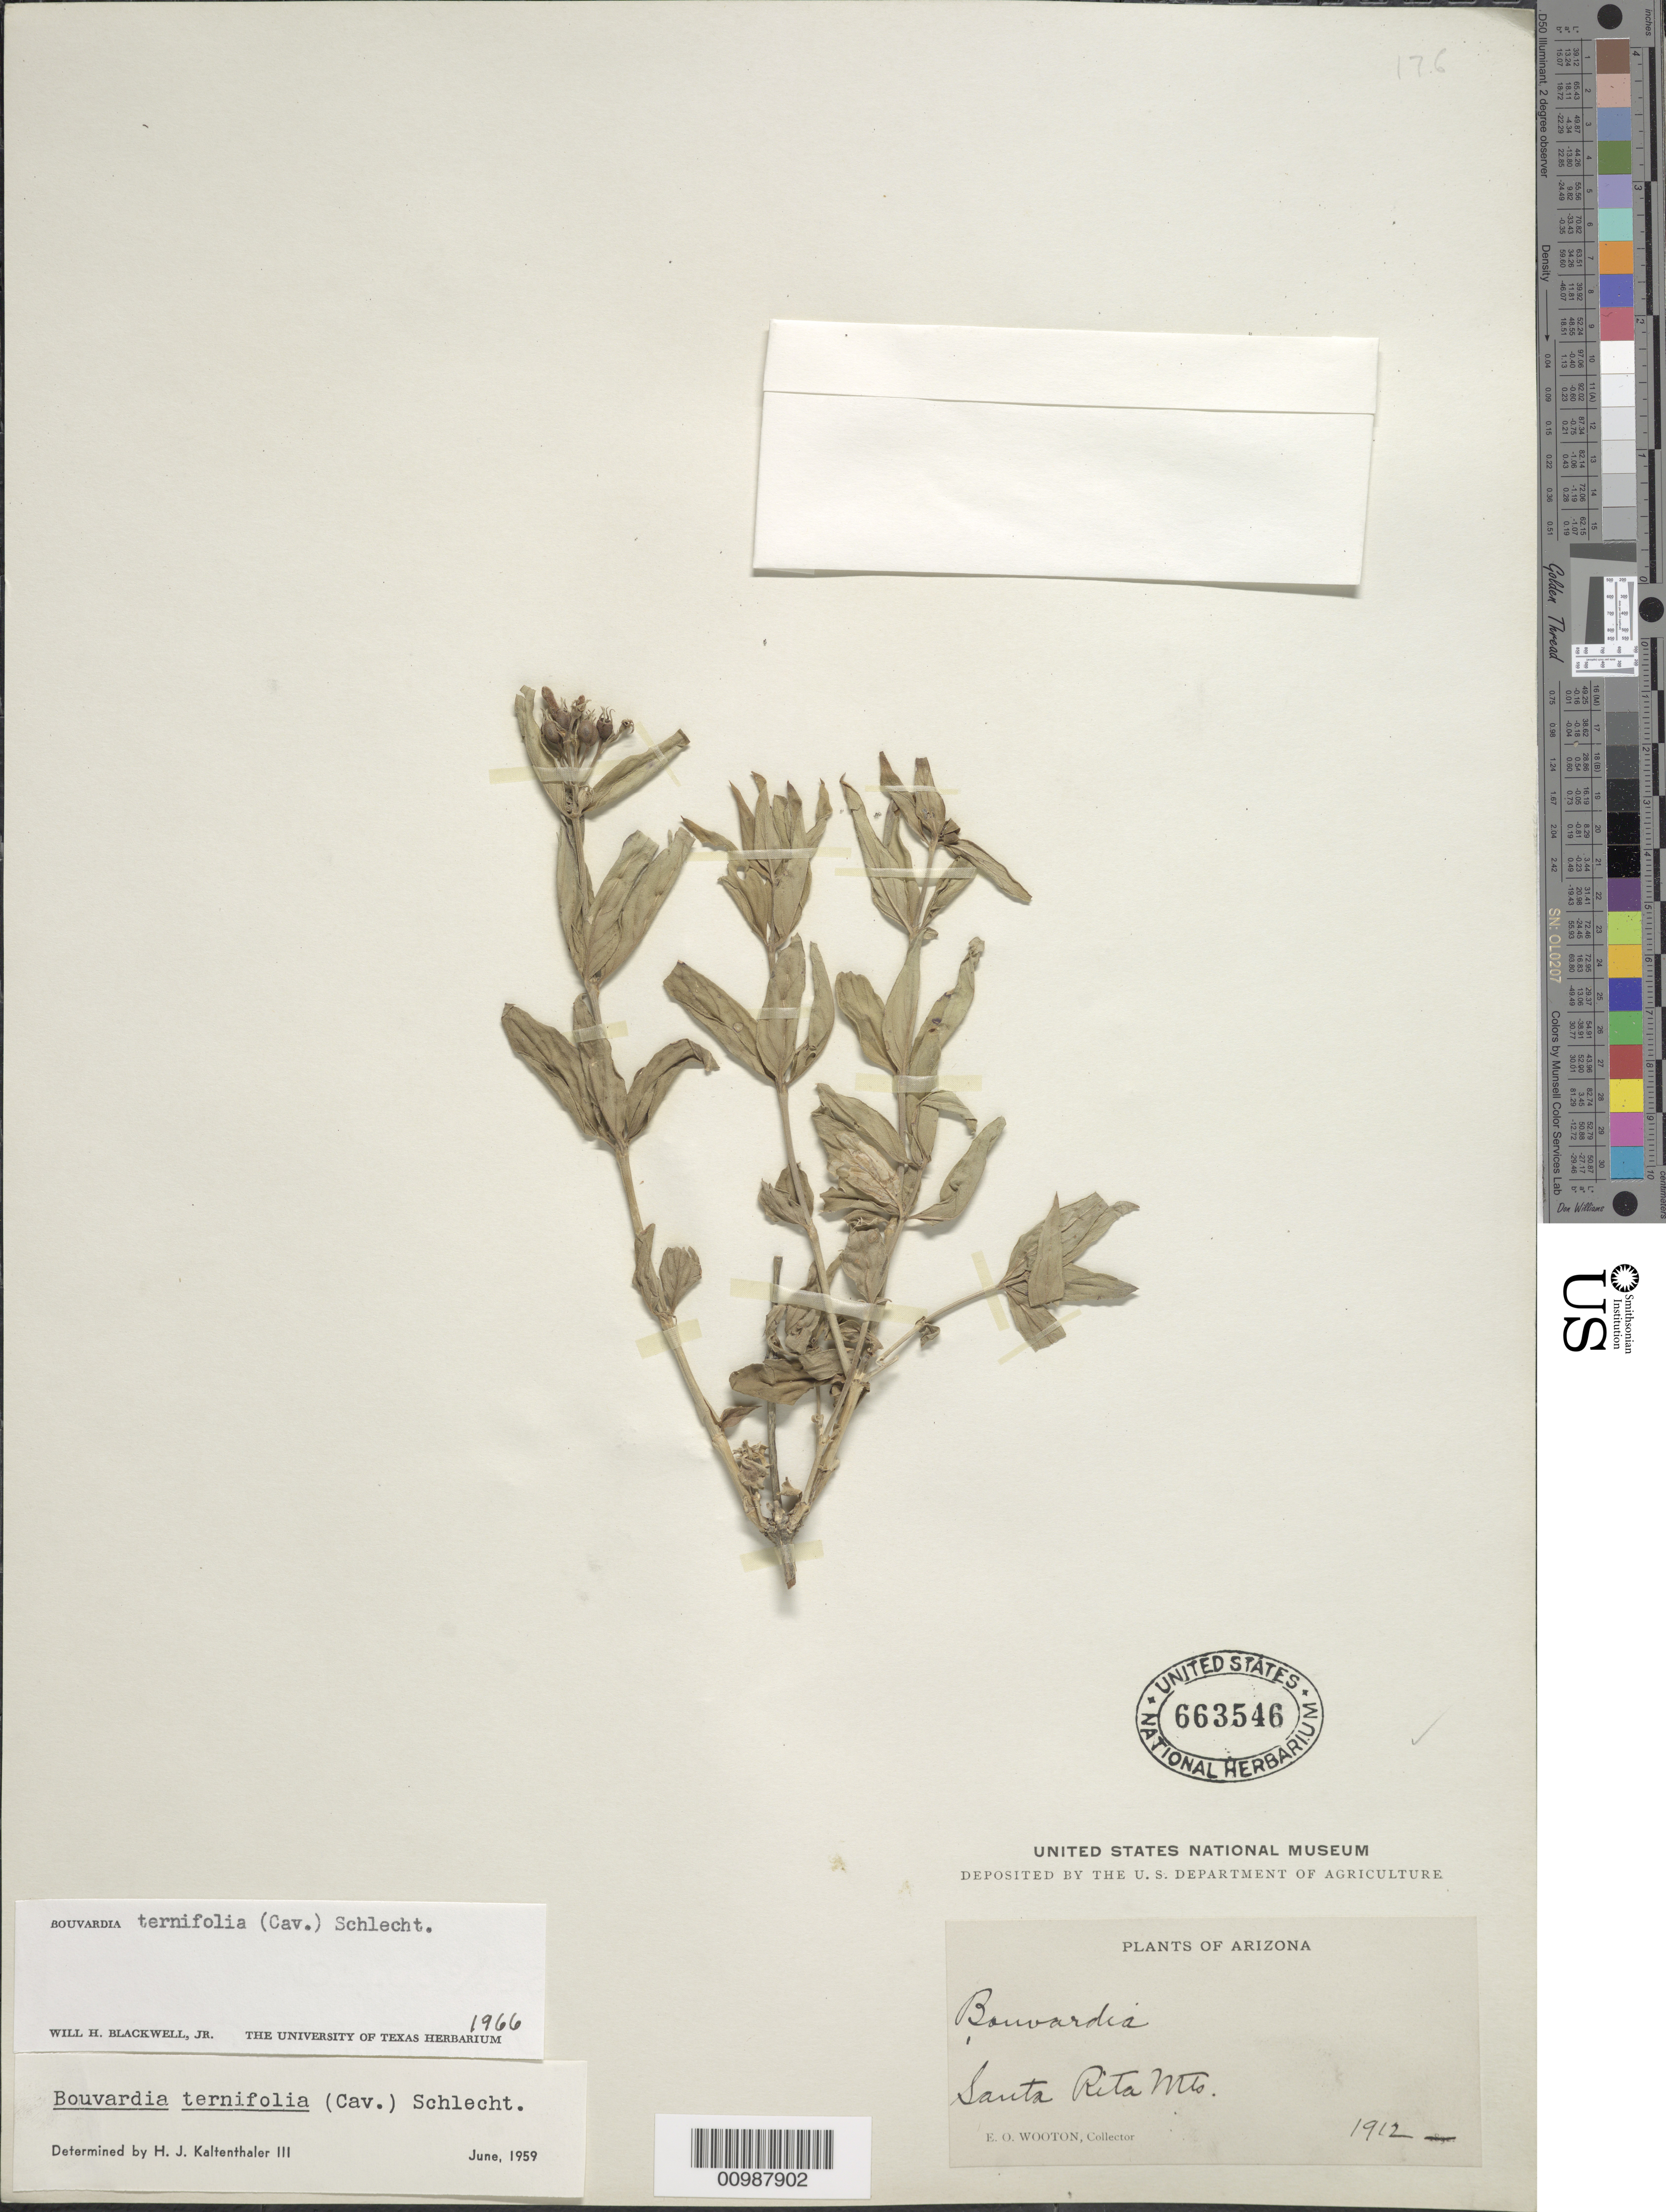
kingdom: Plantae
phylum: Tracheophyta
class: Magnoliopsida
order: Gentianales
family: Rubiaceae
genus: Bouvardia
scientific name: Bouvardia ternifolia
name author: (Cav.) Schltdl.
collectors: E. O. Wooton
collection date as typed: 1912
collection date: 1912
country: United States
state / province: Arizona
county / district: Santa Cruz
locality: Santa Rita Mountains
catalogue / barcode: US 663546